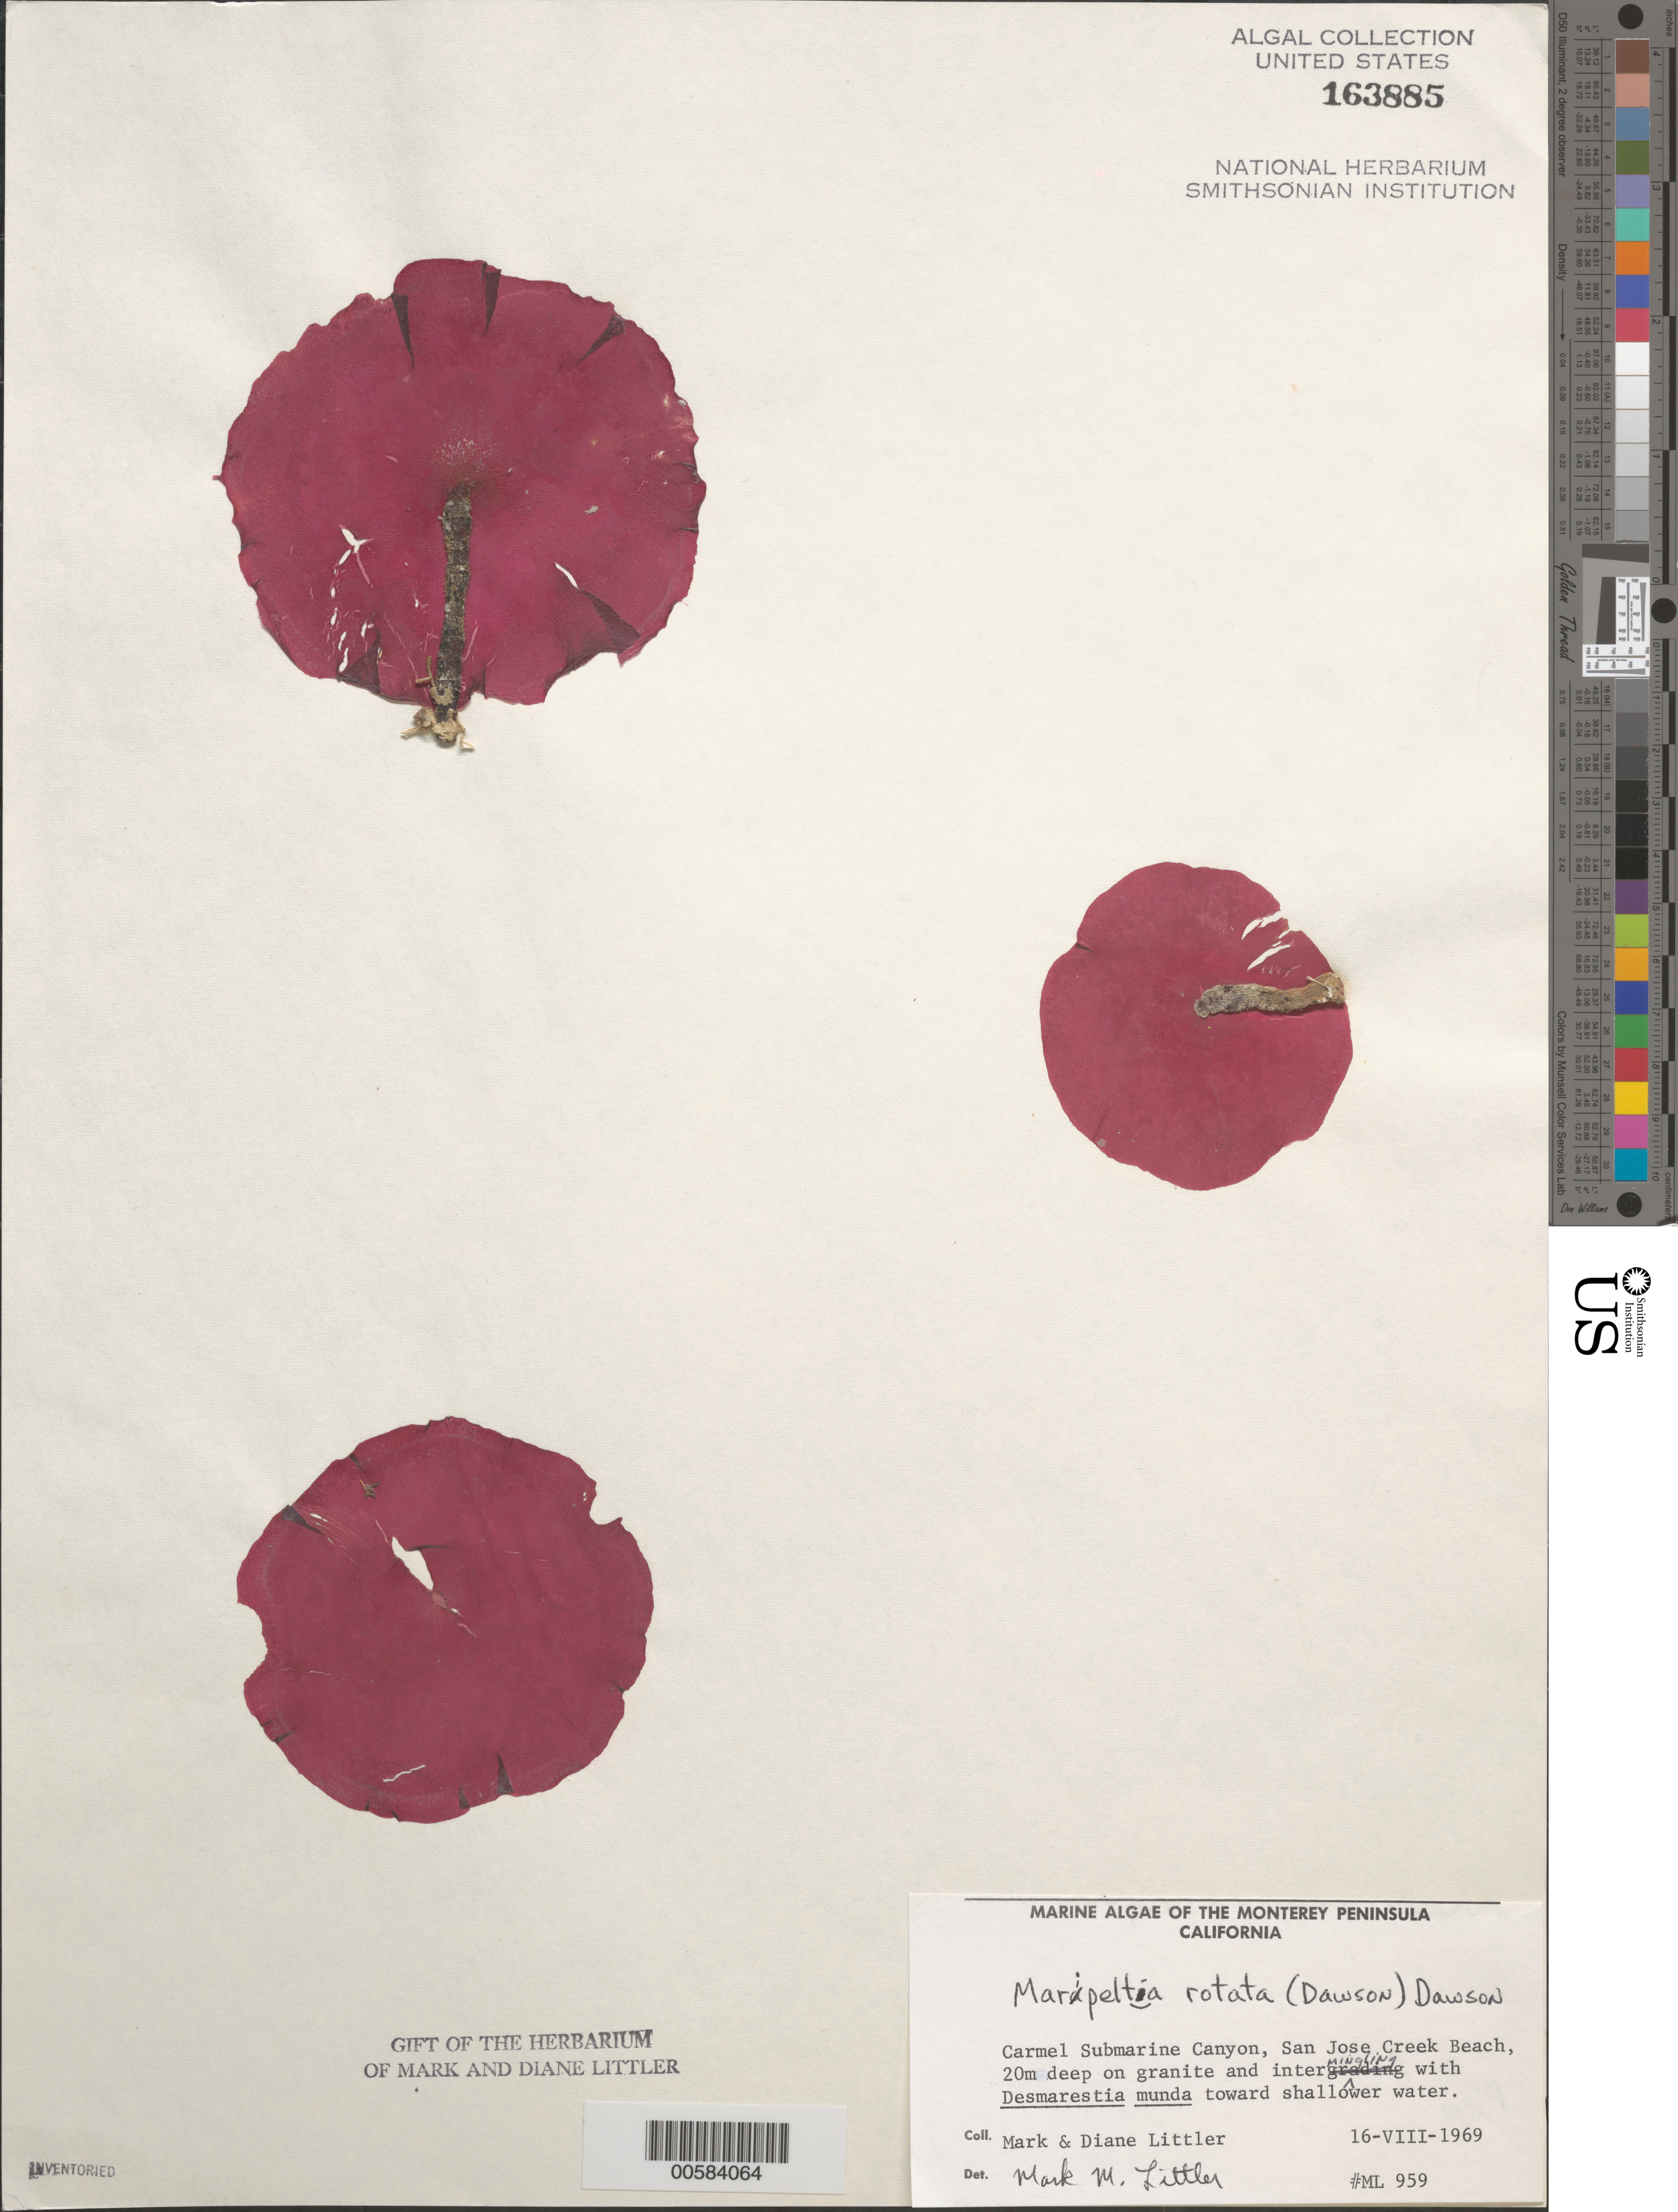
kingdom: Plantae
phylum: Rhodophyta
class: Florideophyceae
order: Rhodymeniales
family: Rhodymeniaceae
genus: Maripelta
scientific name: Maripelta rotata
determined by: Littler, M. M.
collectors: M. M. Littler & D. S. Littler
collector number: ML 959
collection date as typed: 16 Aug 1969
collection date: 1969-08-16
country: United States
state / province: California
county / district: Monterey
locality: Carmel Submarine Canyon, San Jose Creek Beach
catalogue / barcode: US 163885